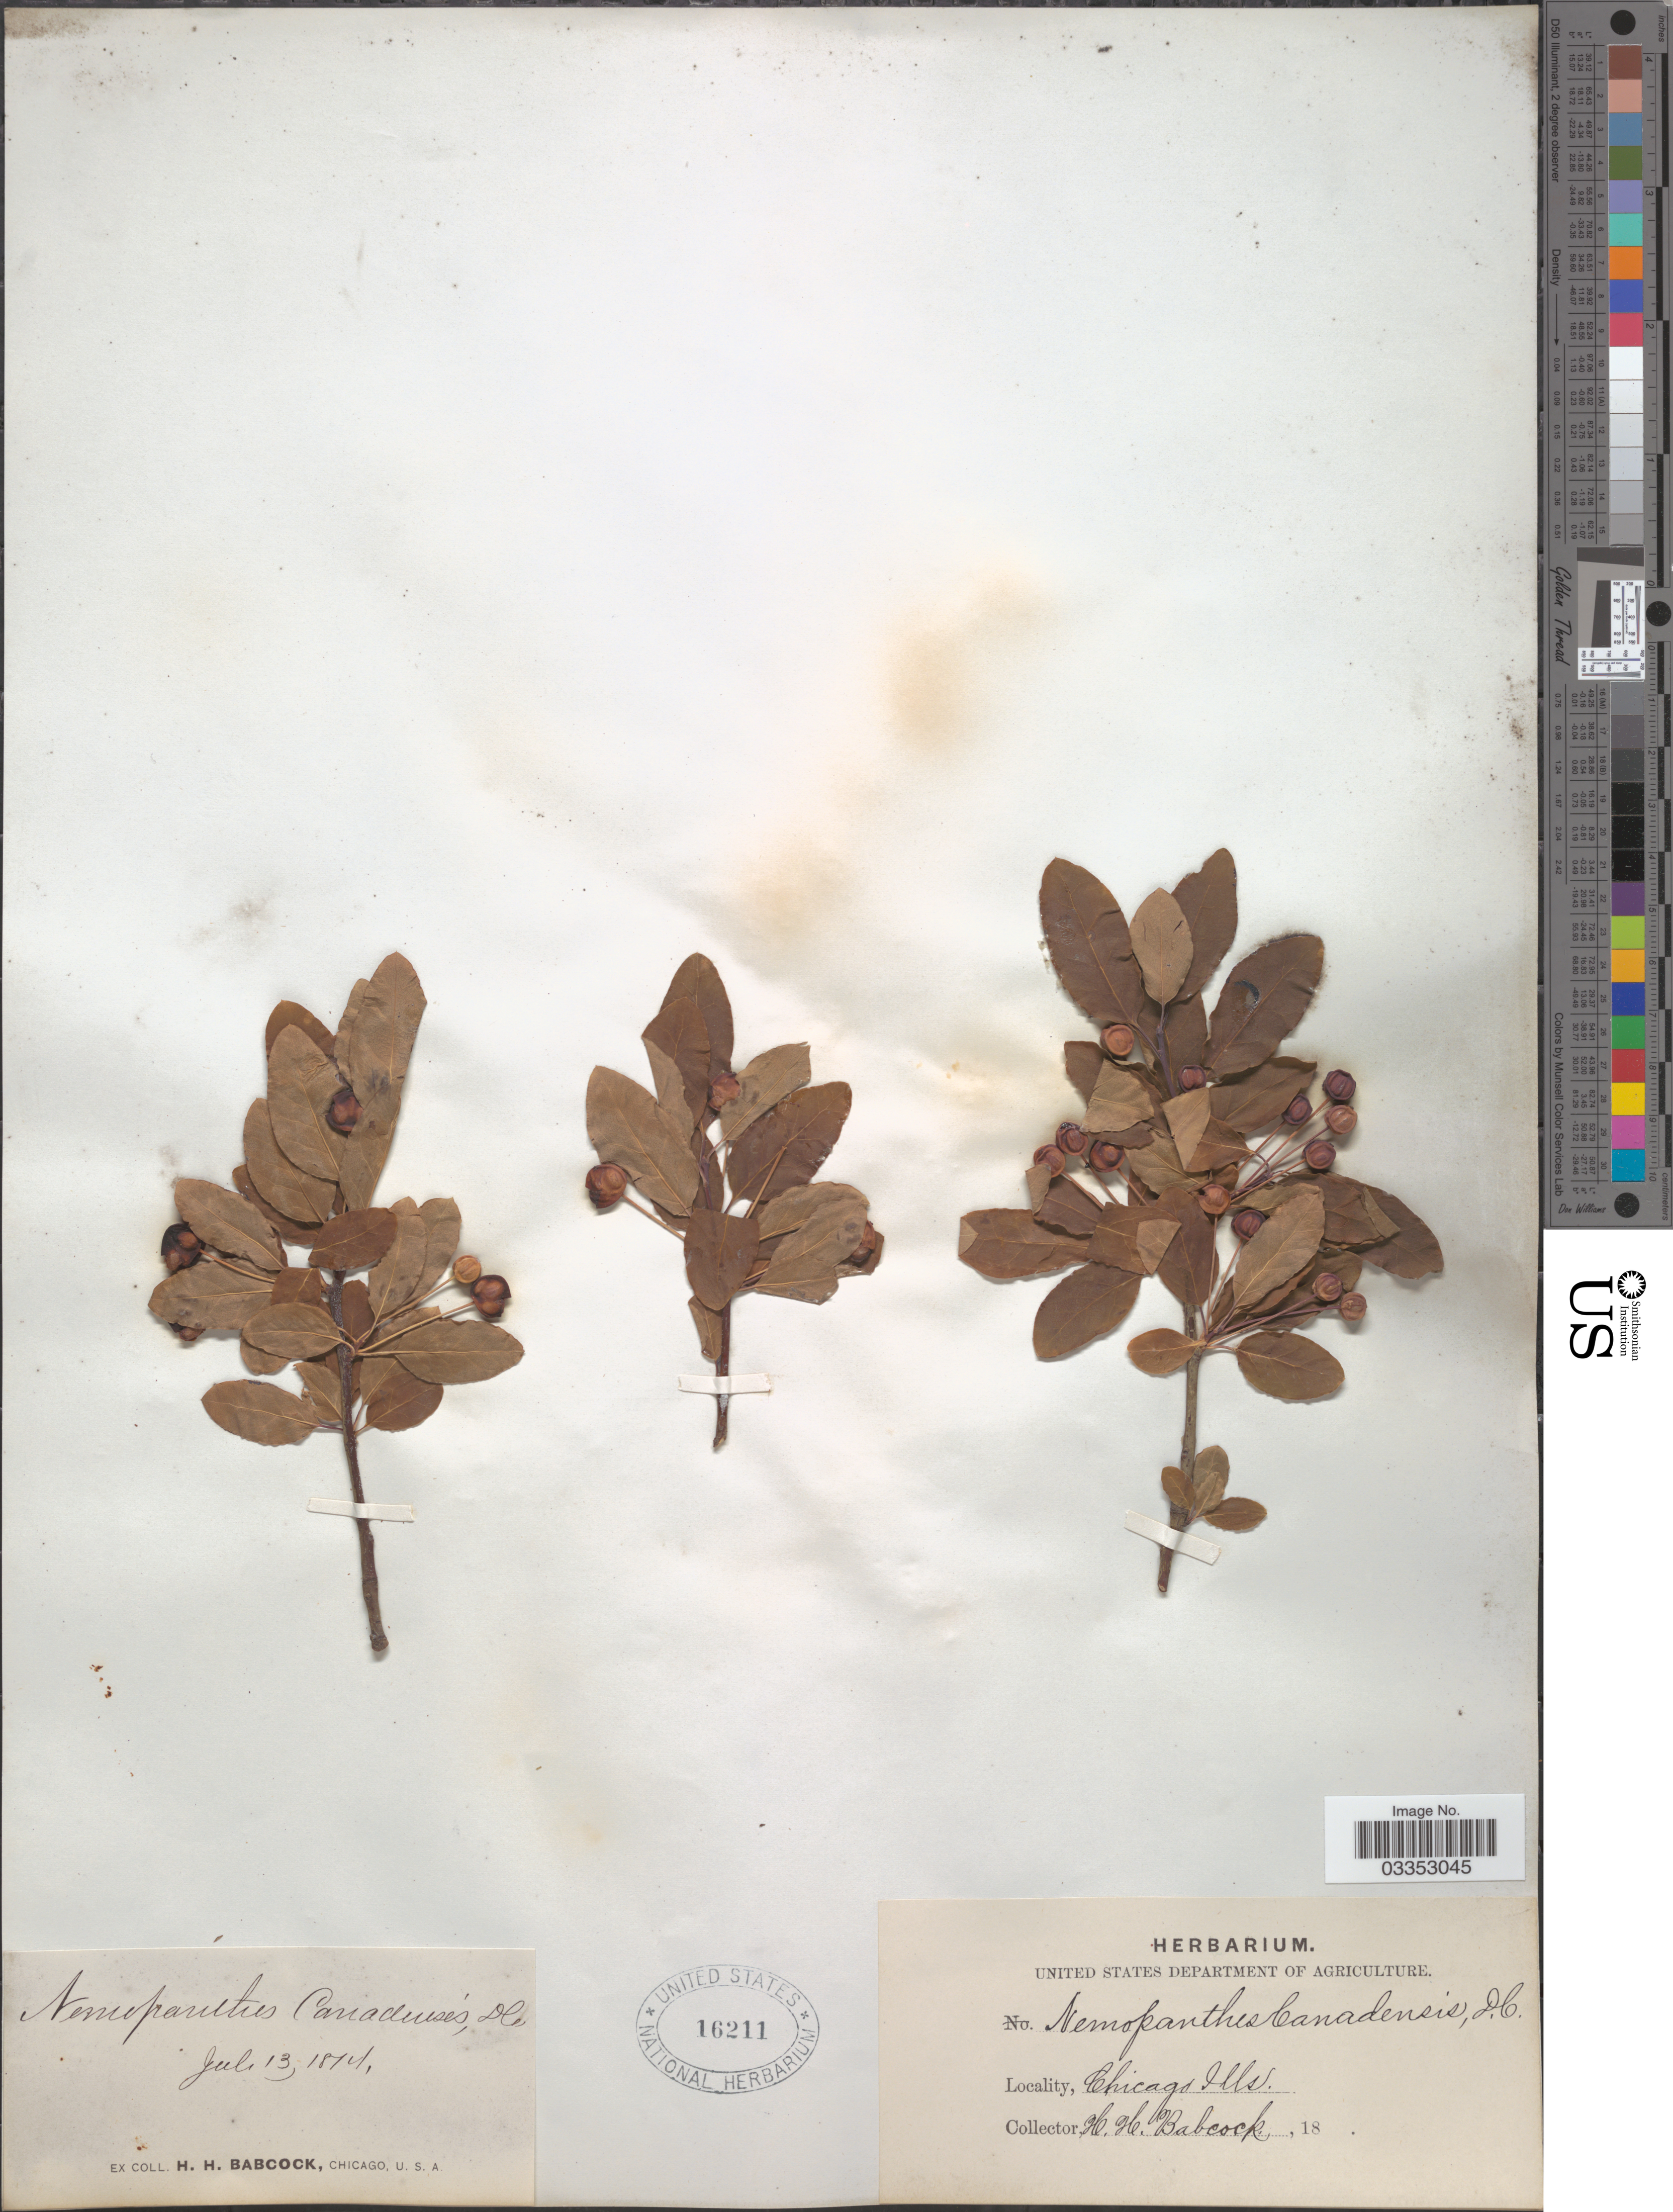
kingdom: Plantae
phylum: Tracheophyta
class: Magnoliopsida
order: Aquifoliales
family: Aquifoliaceae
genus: Nemopanthus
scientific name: Nemopanthus mucronatus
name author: (L.) Trel.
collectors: H. Babcock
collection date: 1814-07-13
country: United States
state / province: Illinois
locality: Chicago.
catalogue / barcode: US 16211